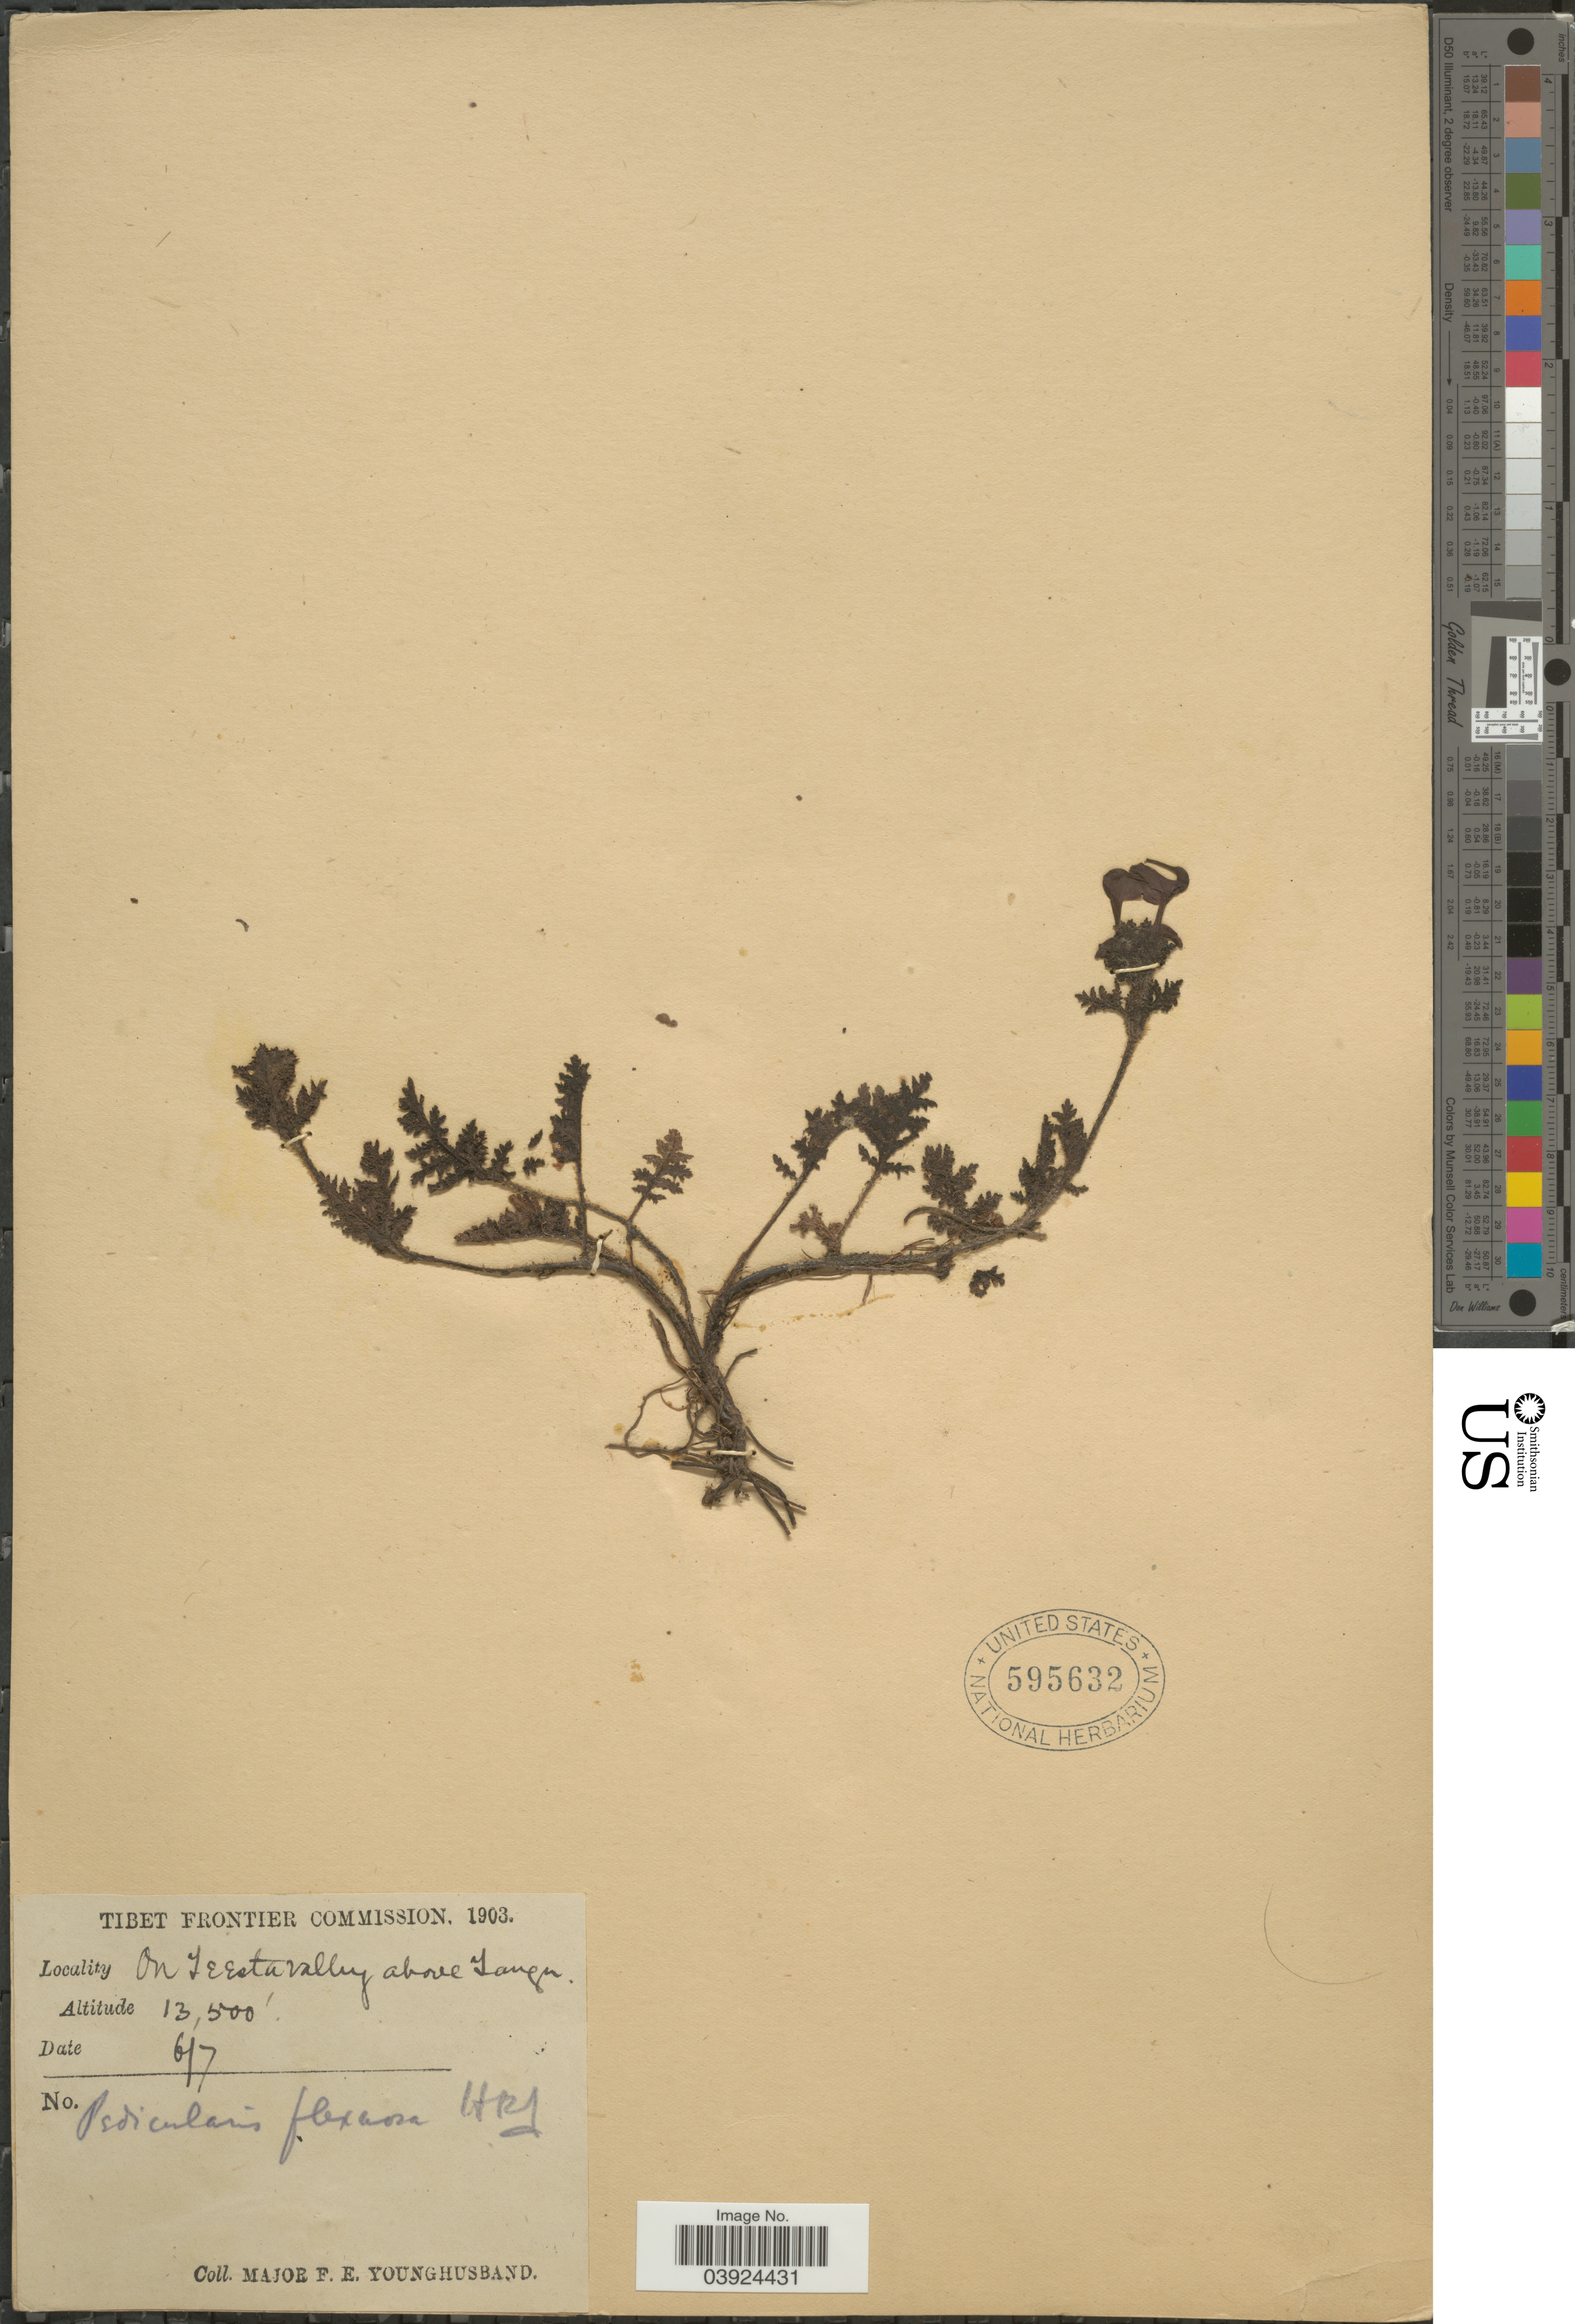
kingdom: Plantae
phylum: Tracheophyta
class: Magnoliopsida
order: Lamiales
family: Orobanchaceae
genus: Pedicularis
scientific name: Pedicularis flexuosa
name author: Hook. f.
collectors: F. Younghusband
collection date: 1903-07-06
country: China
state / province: Xizang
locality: Tibet. On Teesta Valley above Tangu.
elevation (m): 4115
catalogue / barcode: US 595632